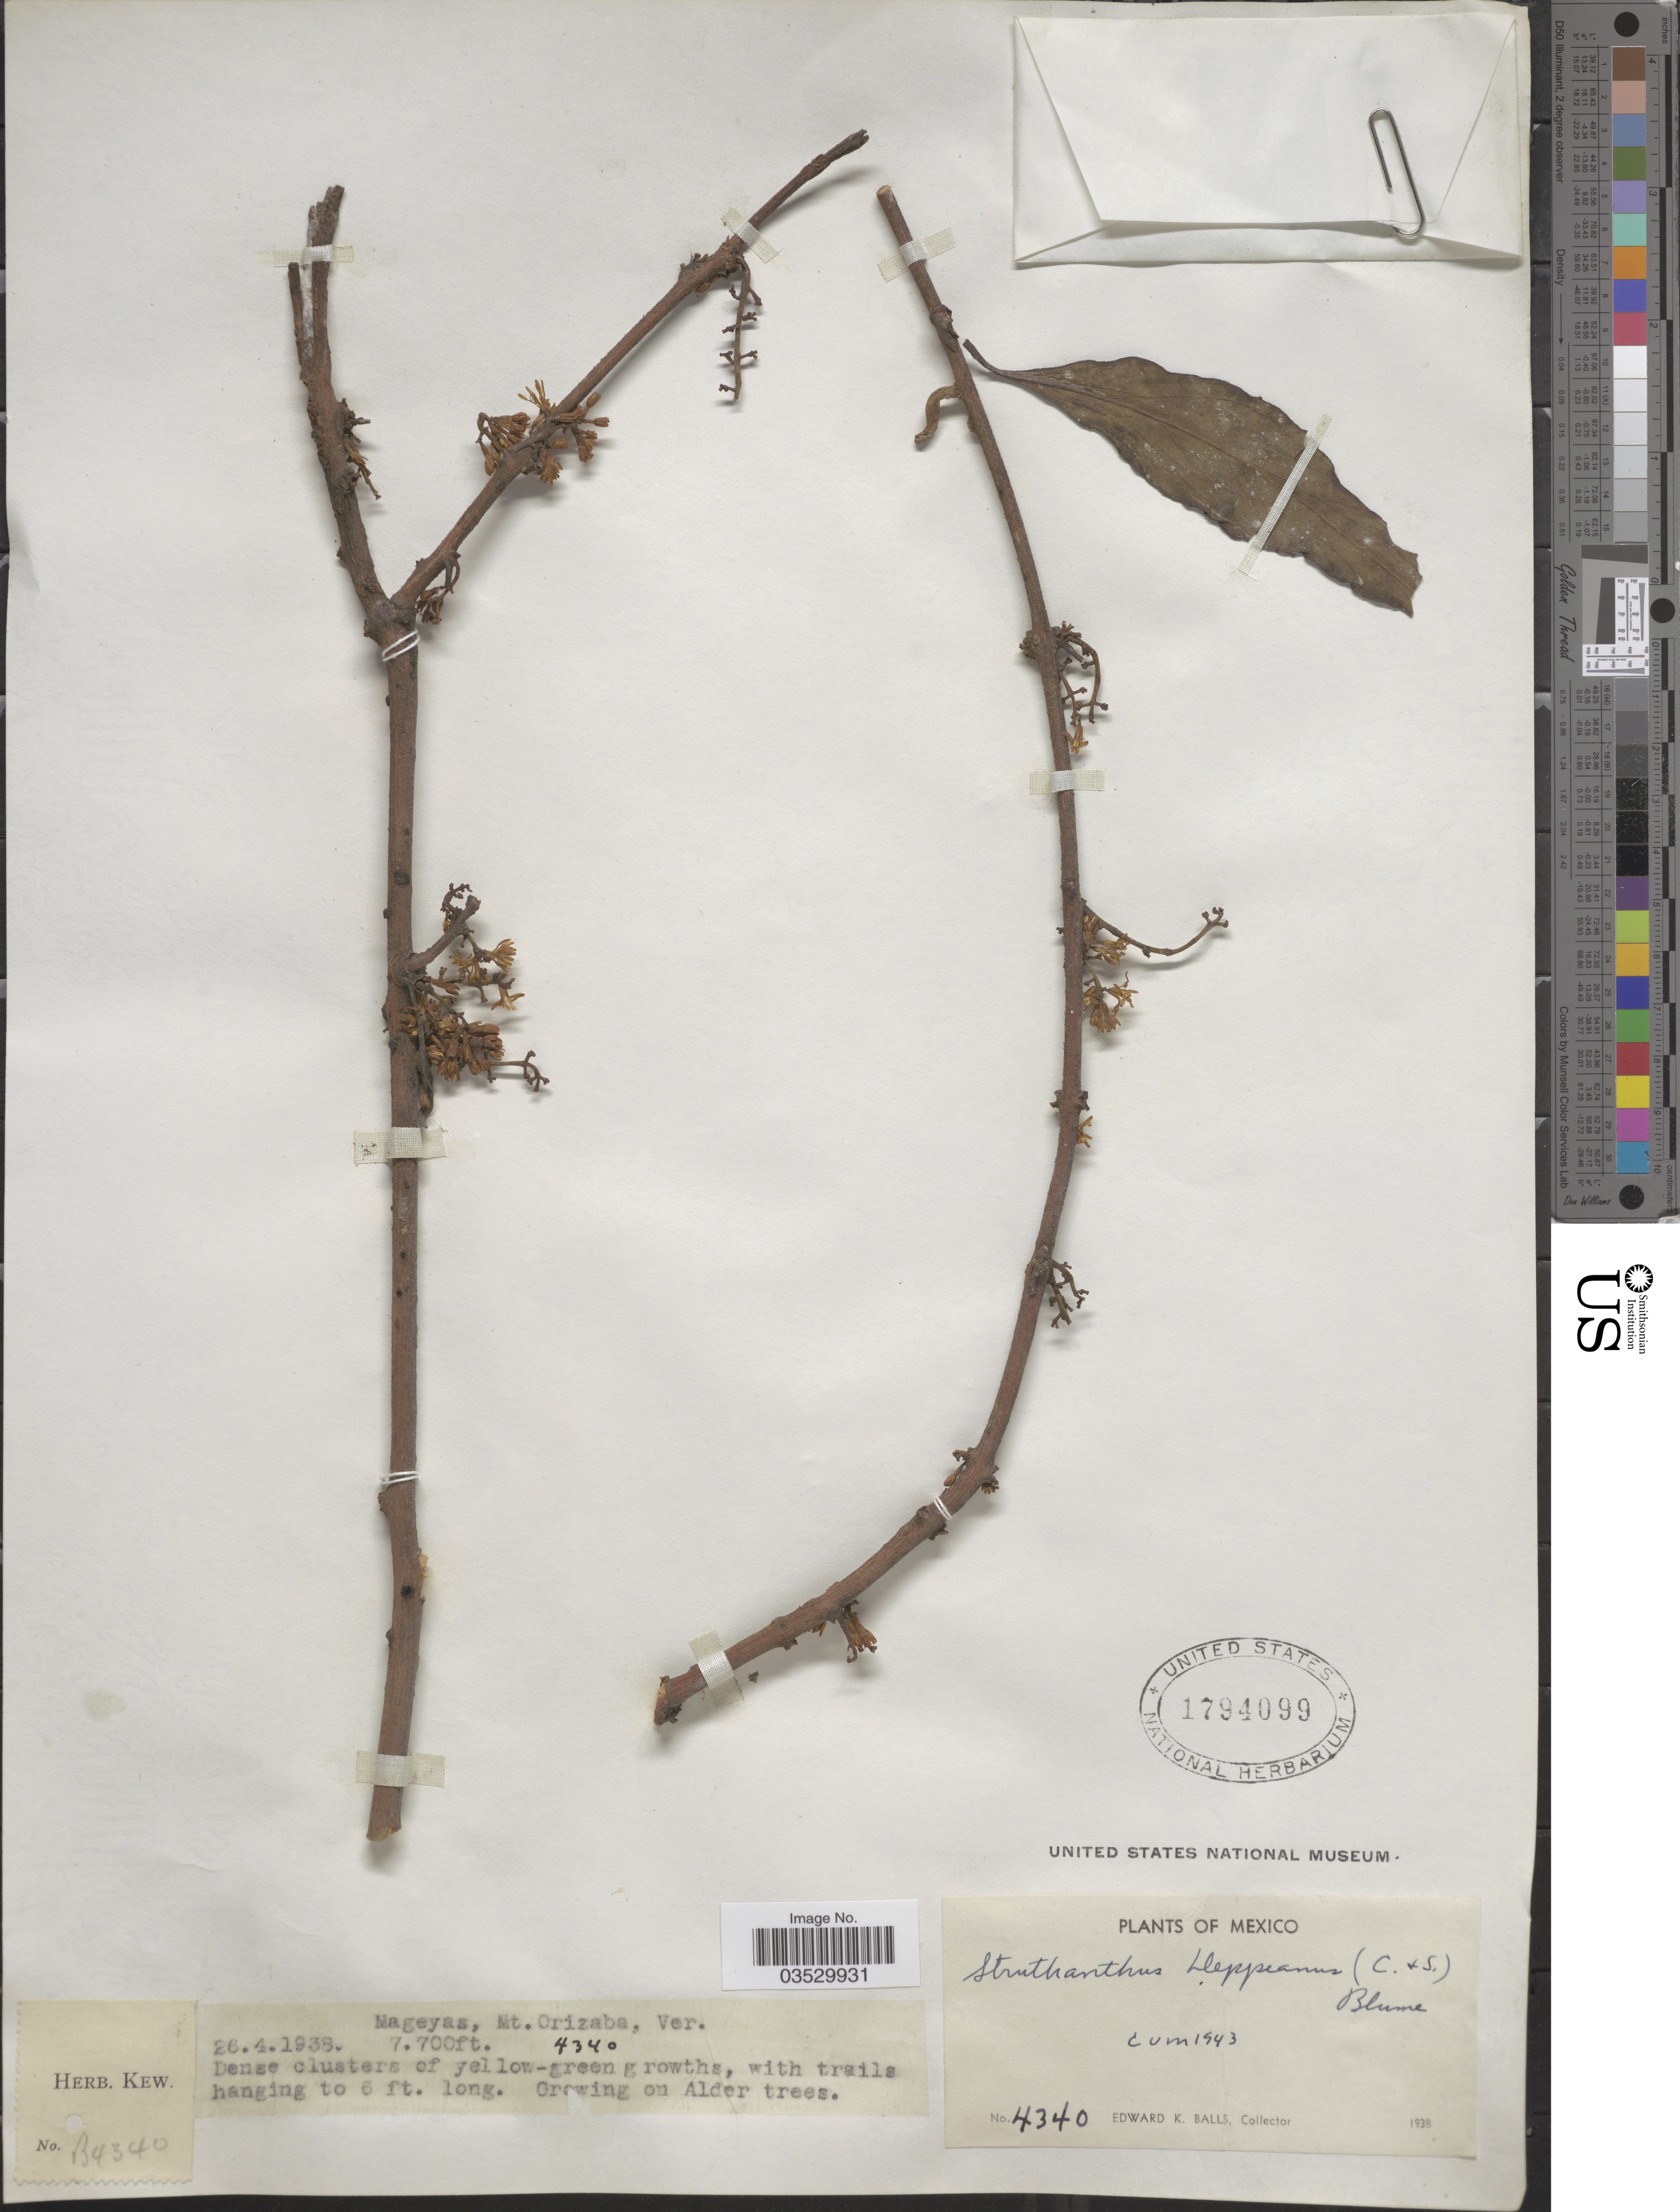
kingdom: Plantae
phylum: Tracheophyta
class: Magnoliopsida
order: Santalales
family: Loranthaceae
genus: Struthanthus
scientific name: Struthanthus deppeanus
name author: (Schltdl. & Cham.) G. Don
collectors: E. K. Balls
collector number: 4340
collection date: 1938-04-26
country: Mexico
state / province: Veracruz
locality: Mageyas, Mt. Orizaba, Ver.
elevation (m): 2347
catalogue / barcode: US 1794099